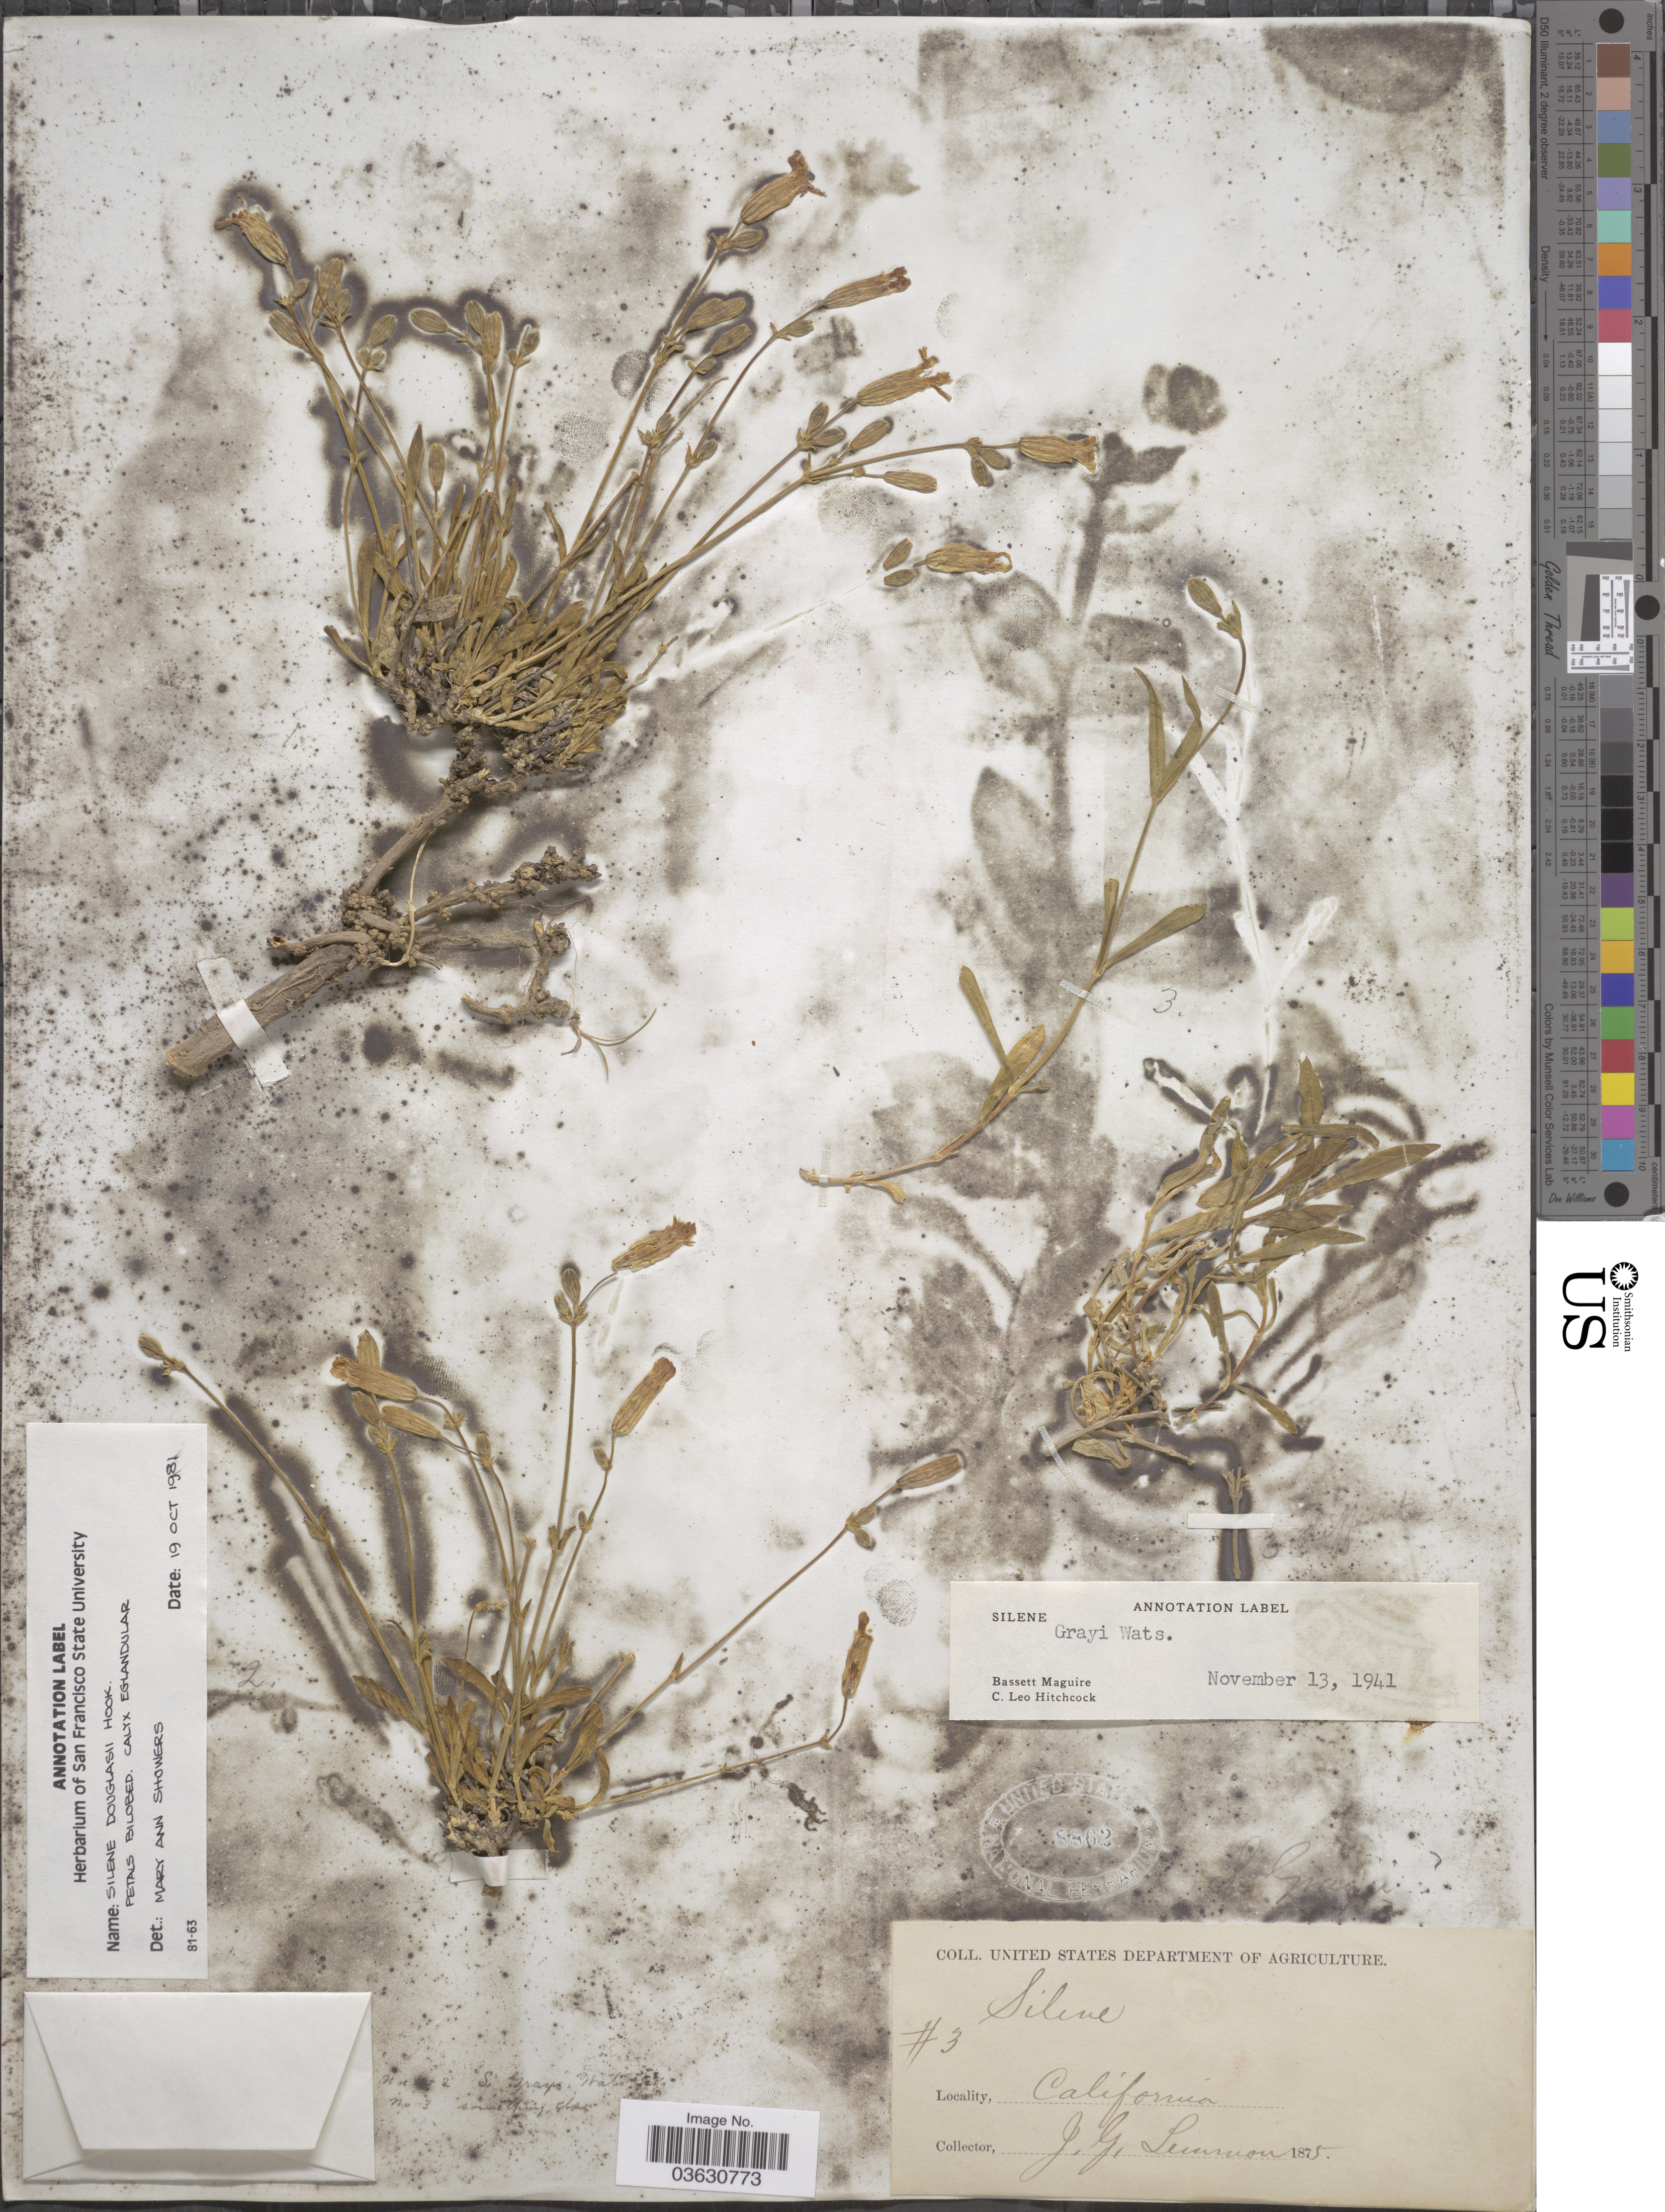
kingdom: Plantae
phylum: Tracheophyta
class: Magnoliopsida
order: Caryophyllales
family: Caryophyllaceae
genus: Silene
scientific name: Silene douglasii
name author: Hook.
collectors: J. Lemmon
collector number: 3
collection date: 1875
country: United States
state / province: California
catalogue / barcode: US 8862